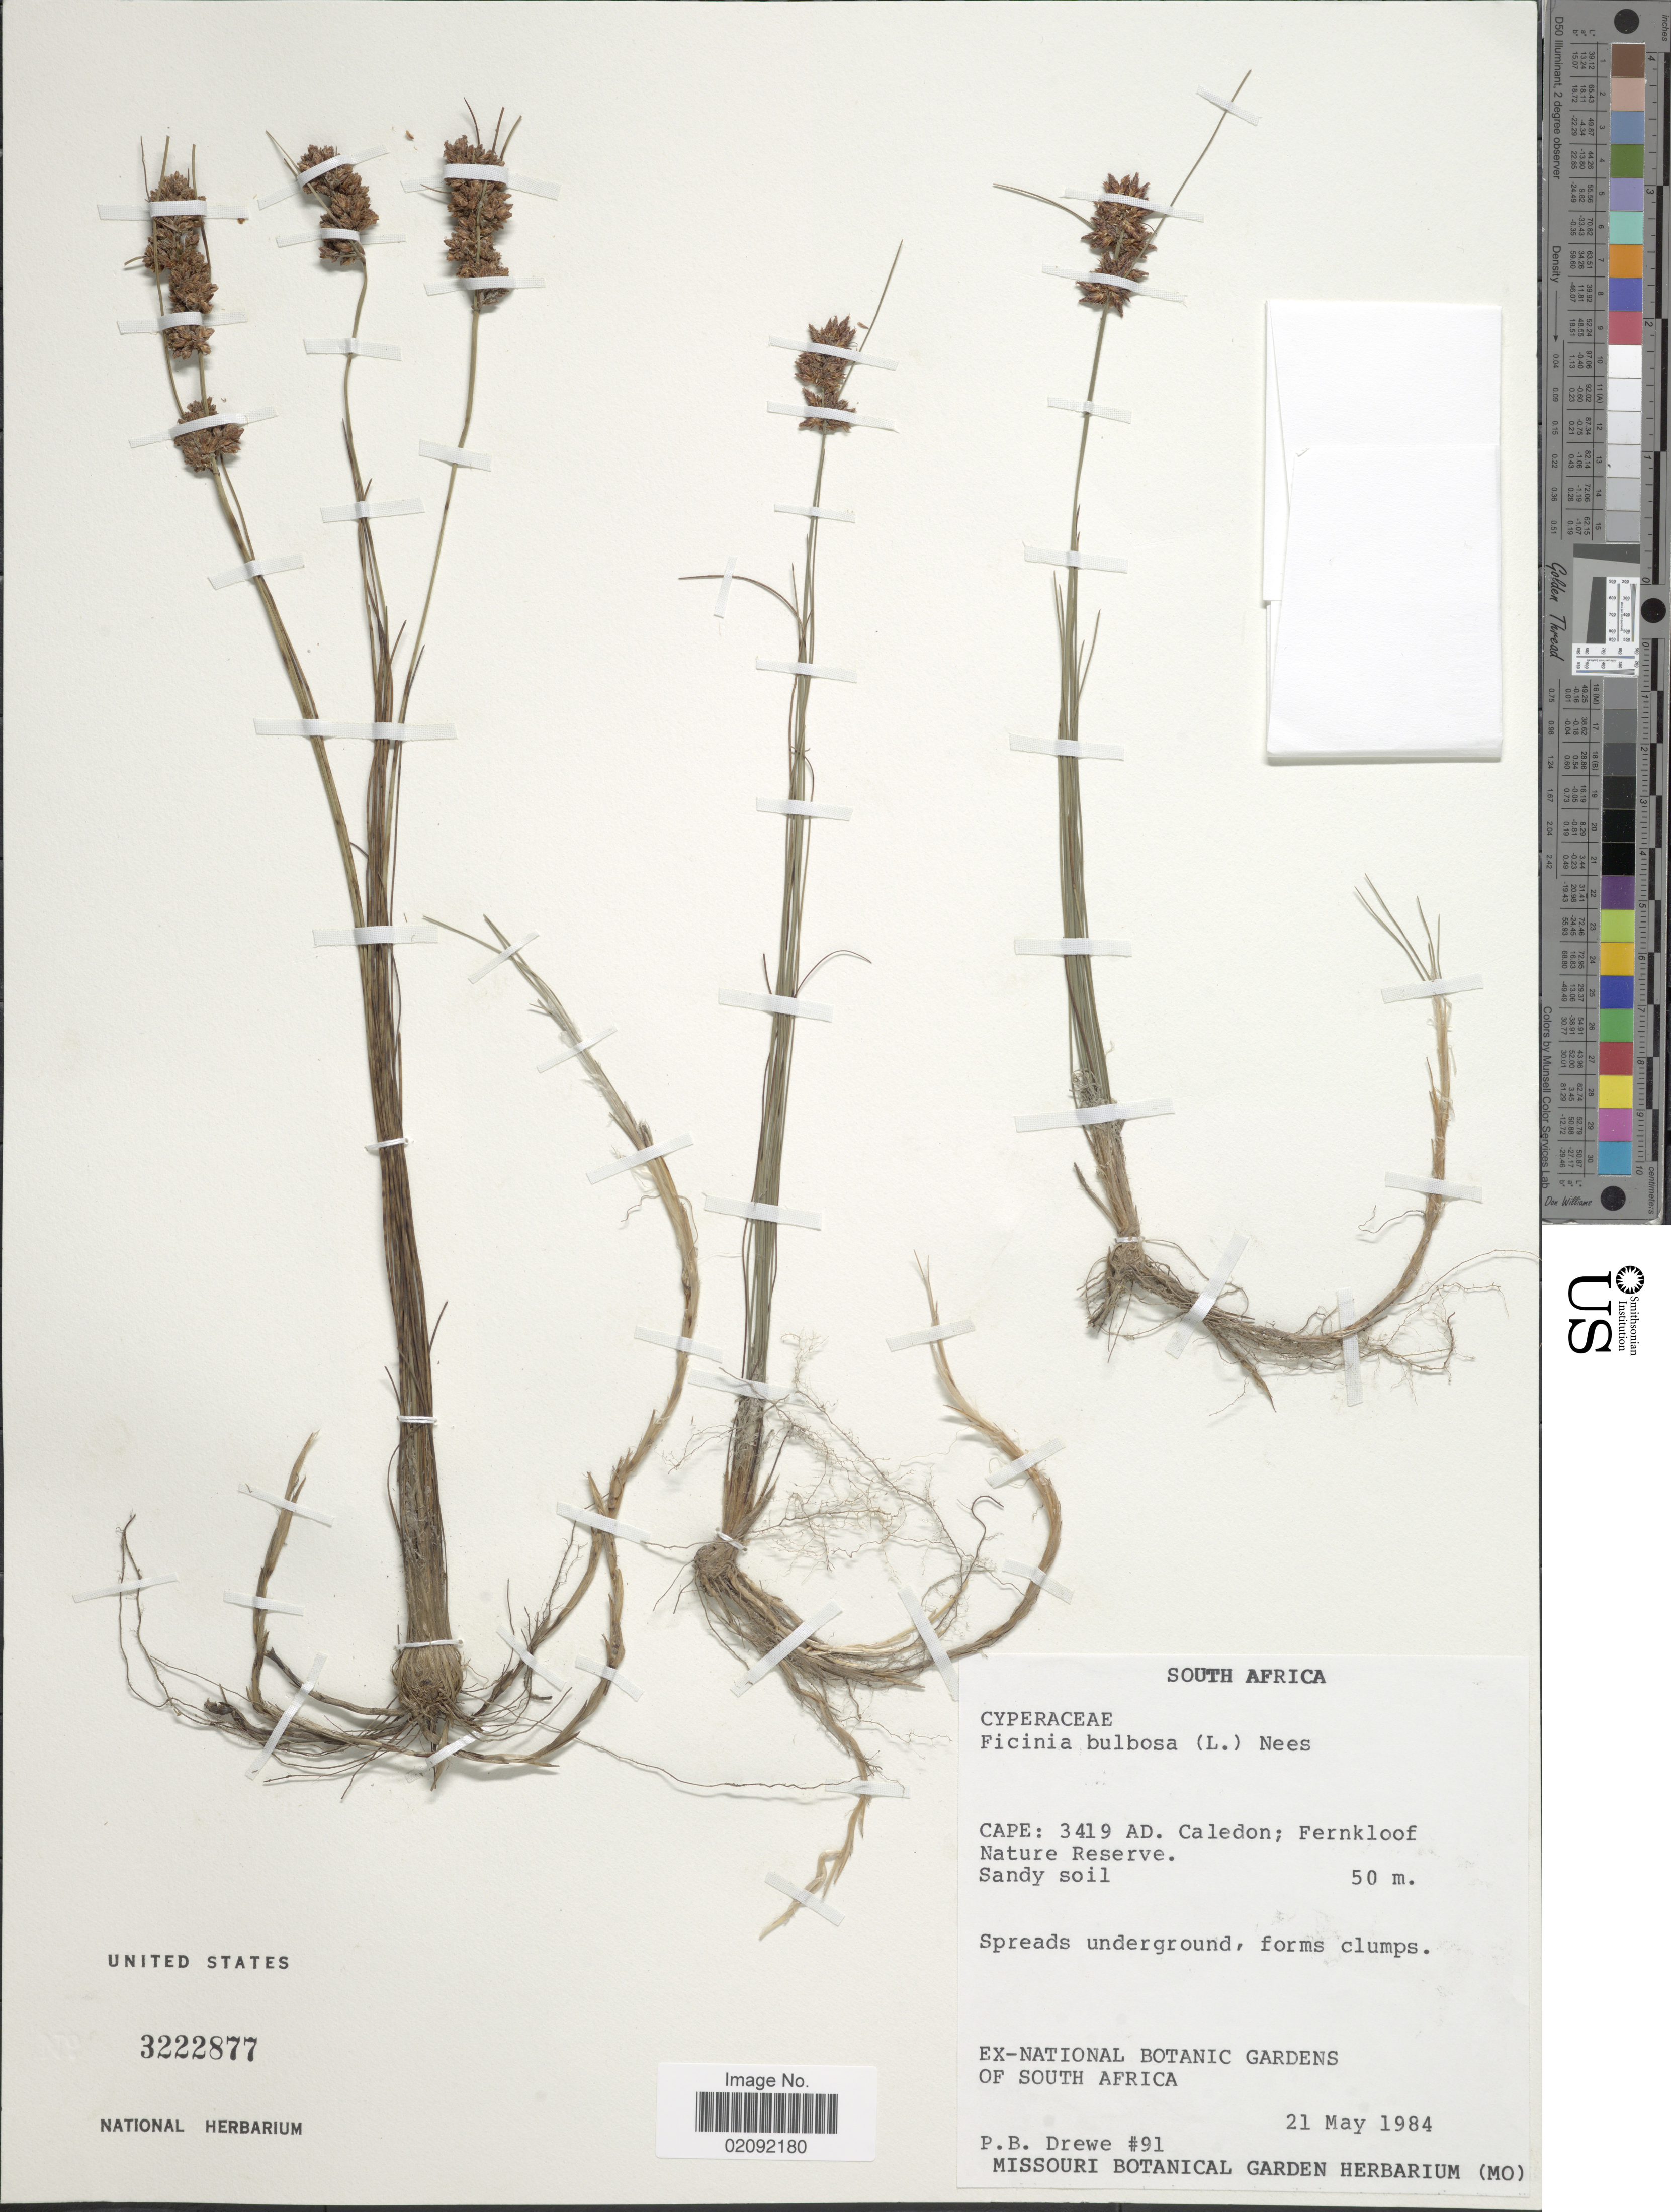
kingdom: Plantae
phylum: Tracheophyta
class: Liliopsida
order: Poales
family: Cyperaceae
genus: Ficinia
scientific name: Ficinia bulbosa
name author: (L.) Nees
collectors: P. Drewe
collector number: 91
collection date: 1984-05-21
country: South Africa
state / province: Western Cape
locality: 3419 AD, Calendon; Fernkloof Nature Reserve.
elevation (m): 50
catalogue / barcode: US 3222877